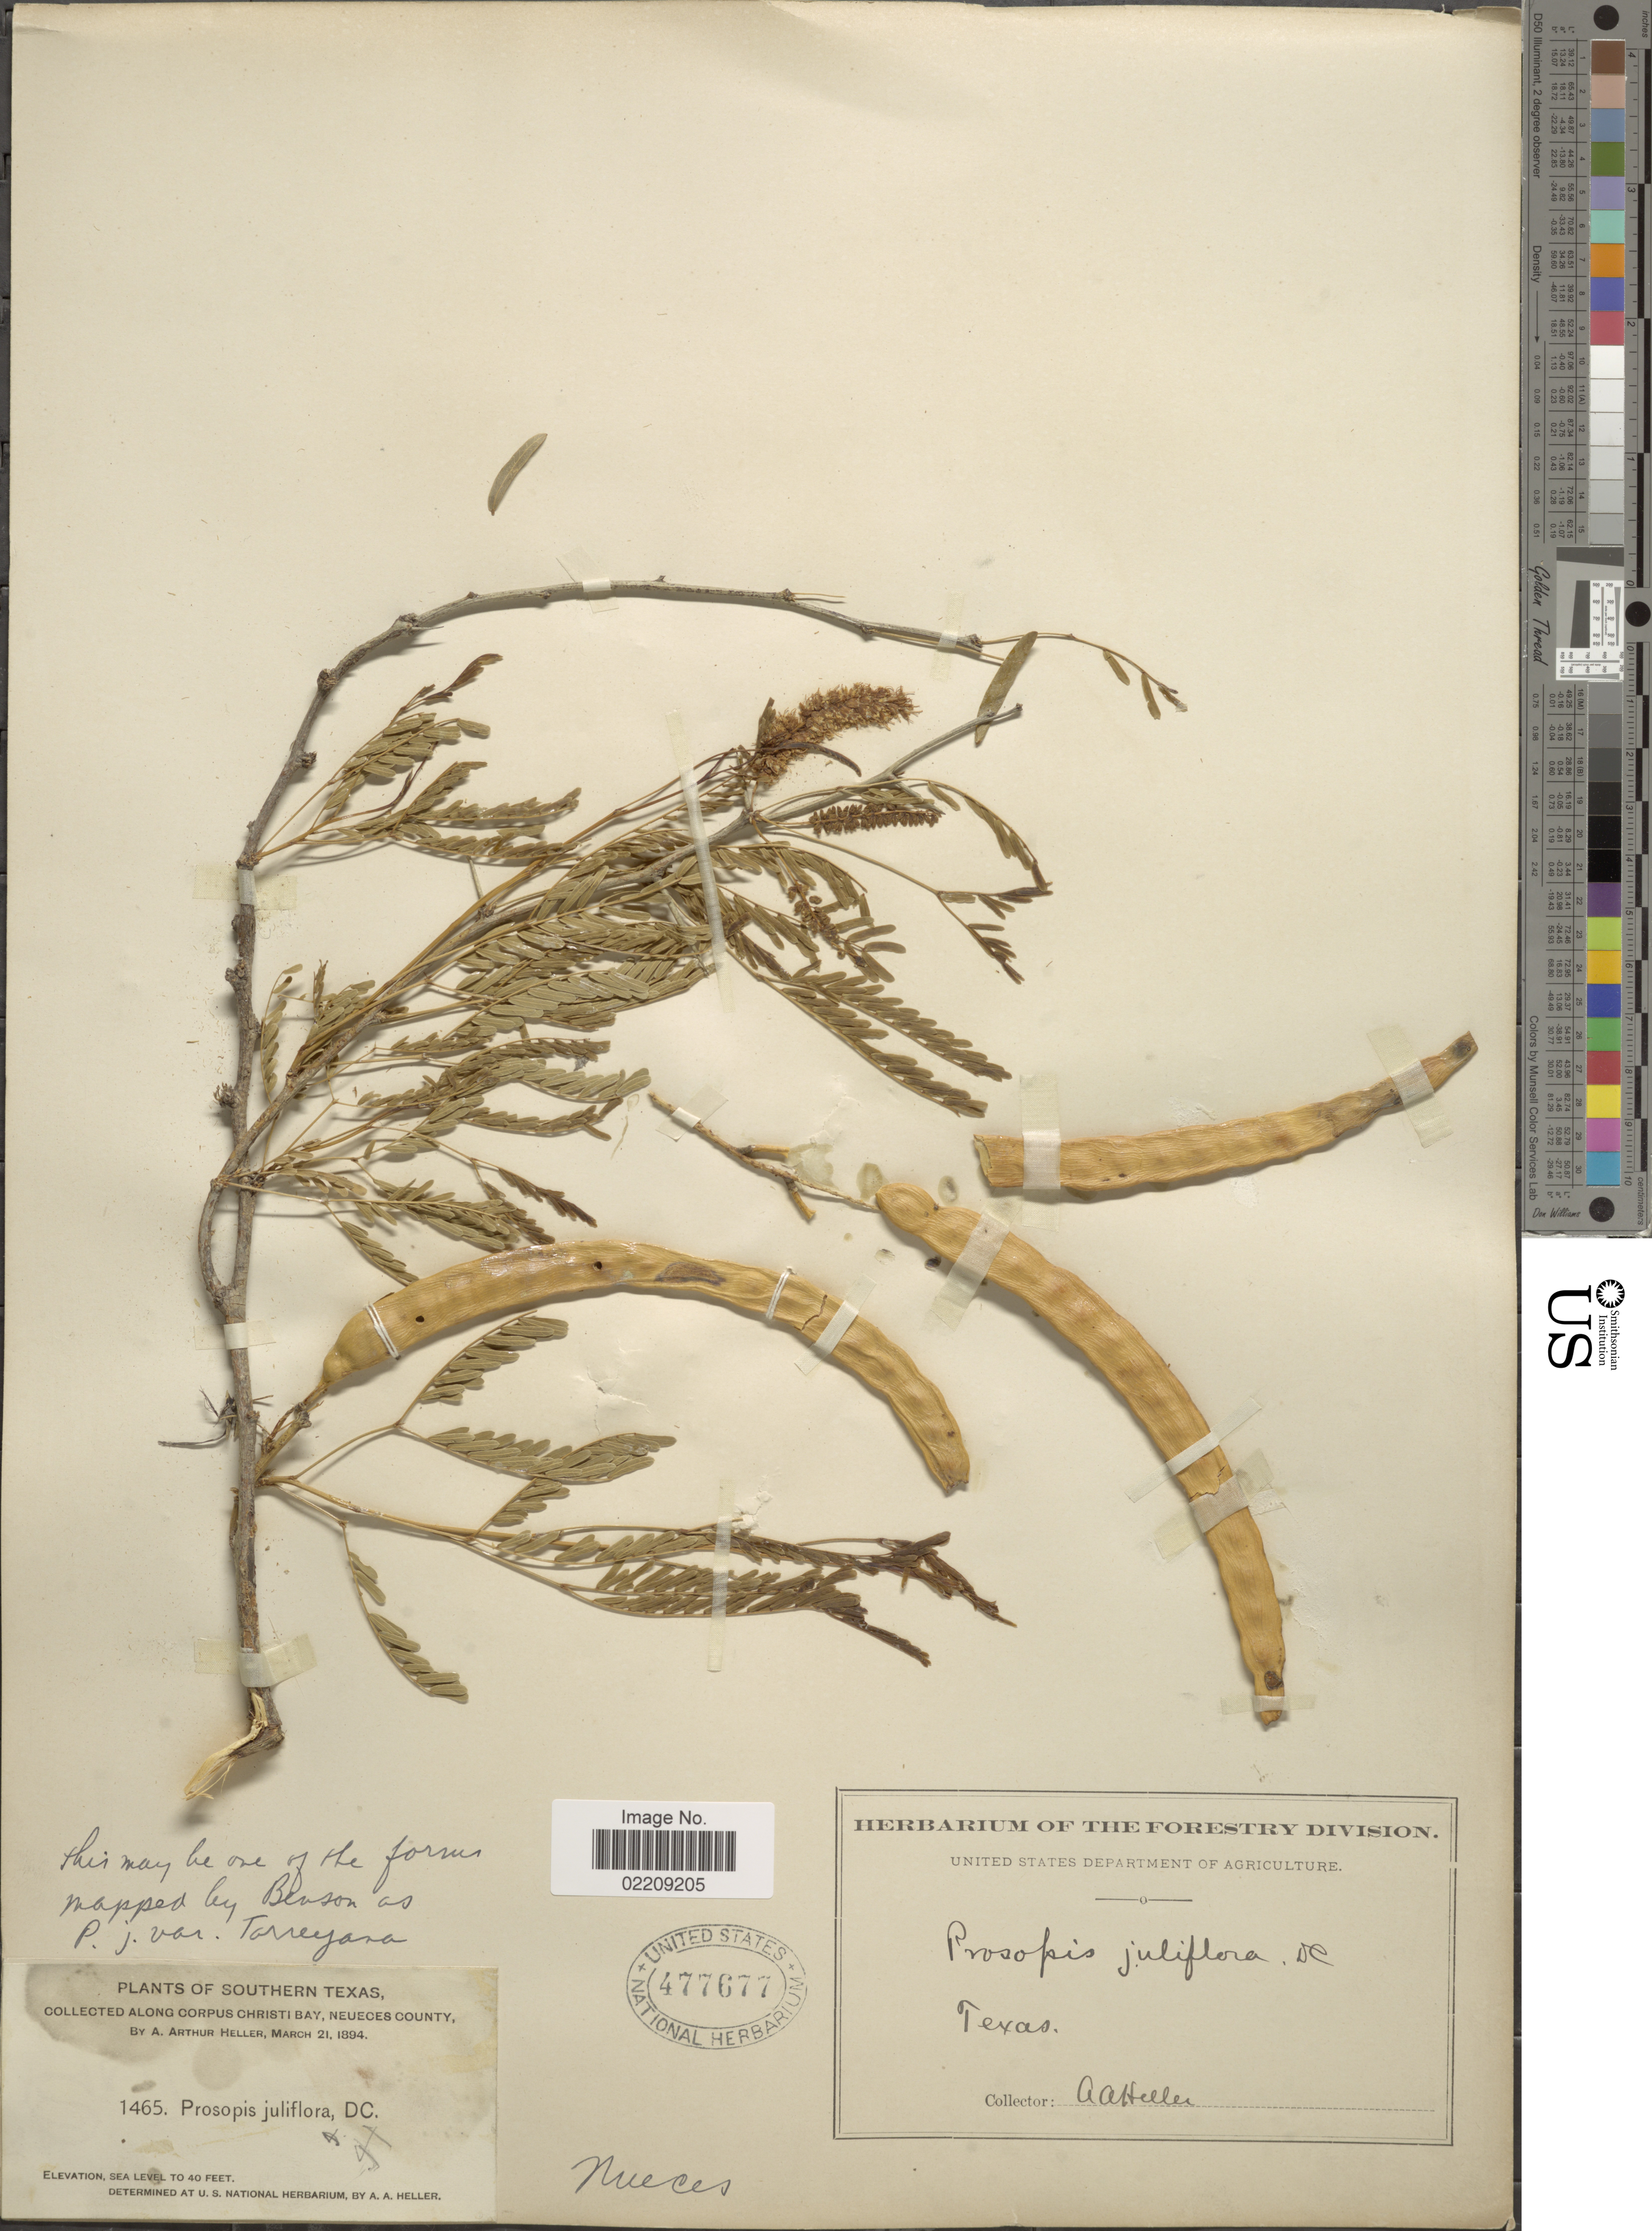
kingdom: Plantae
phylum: Tracheophyta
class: Magnoliopsida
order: Fabales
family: Fabaceae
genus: Neltuma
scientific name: Neltuma juliflora var. juliflora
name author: (Sw.) Raf.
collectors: A. A. Heller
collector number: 1465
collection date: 1894-03-21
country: United States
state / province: Texas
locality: Southern Texas, Allong Corpus Christi Bay, Neueces County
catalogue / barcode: US 477677